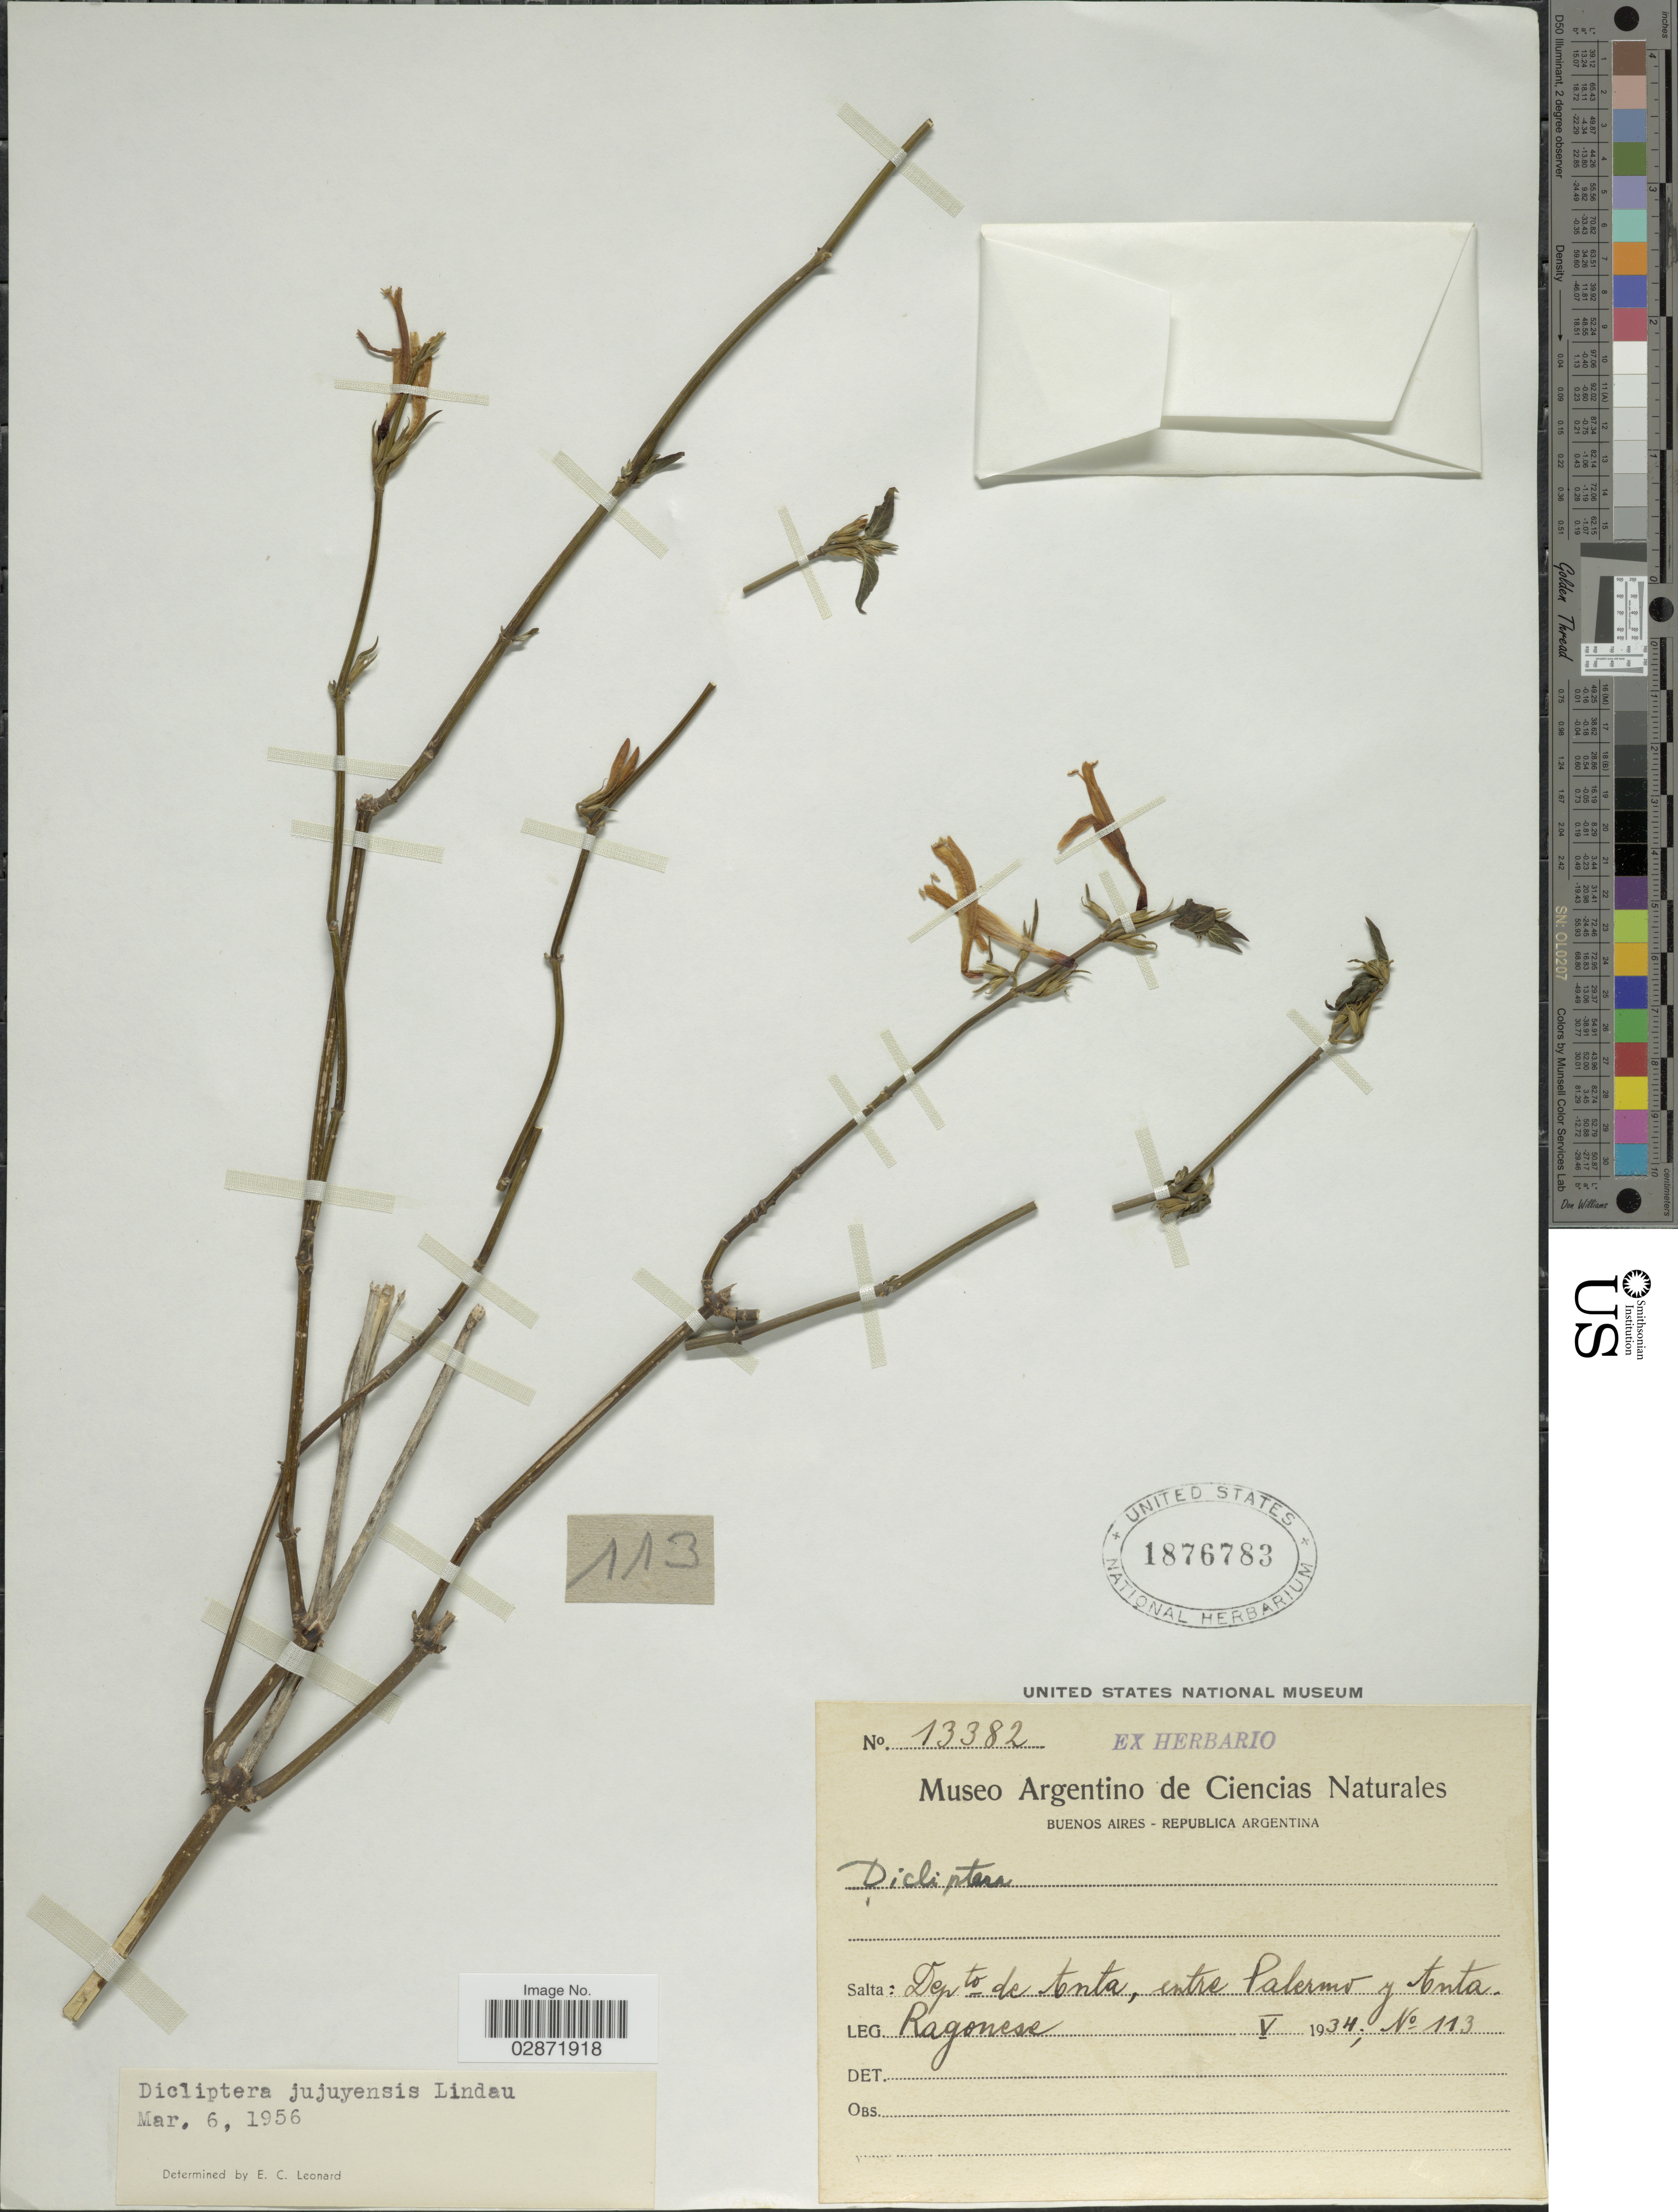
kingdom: Plantae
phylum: Tracheophyta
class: Magnoliopsida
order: Lamiales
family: Acanthaceae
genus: Dicliptera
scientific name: Dicliptera jujuyensis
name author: Lindau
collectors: Ragonese, --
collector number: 113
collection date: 1934-05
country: Argentina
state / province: Salta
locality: Depto. de Anta, entre Palermo y Anta.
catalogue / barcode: US 1876783